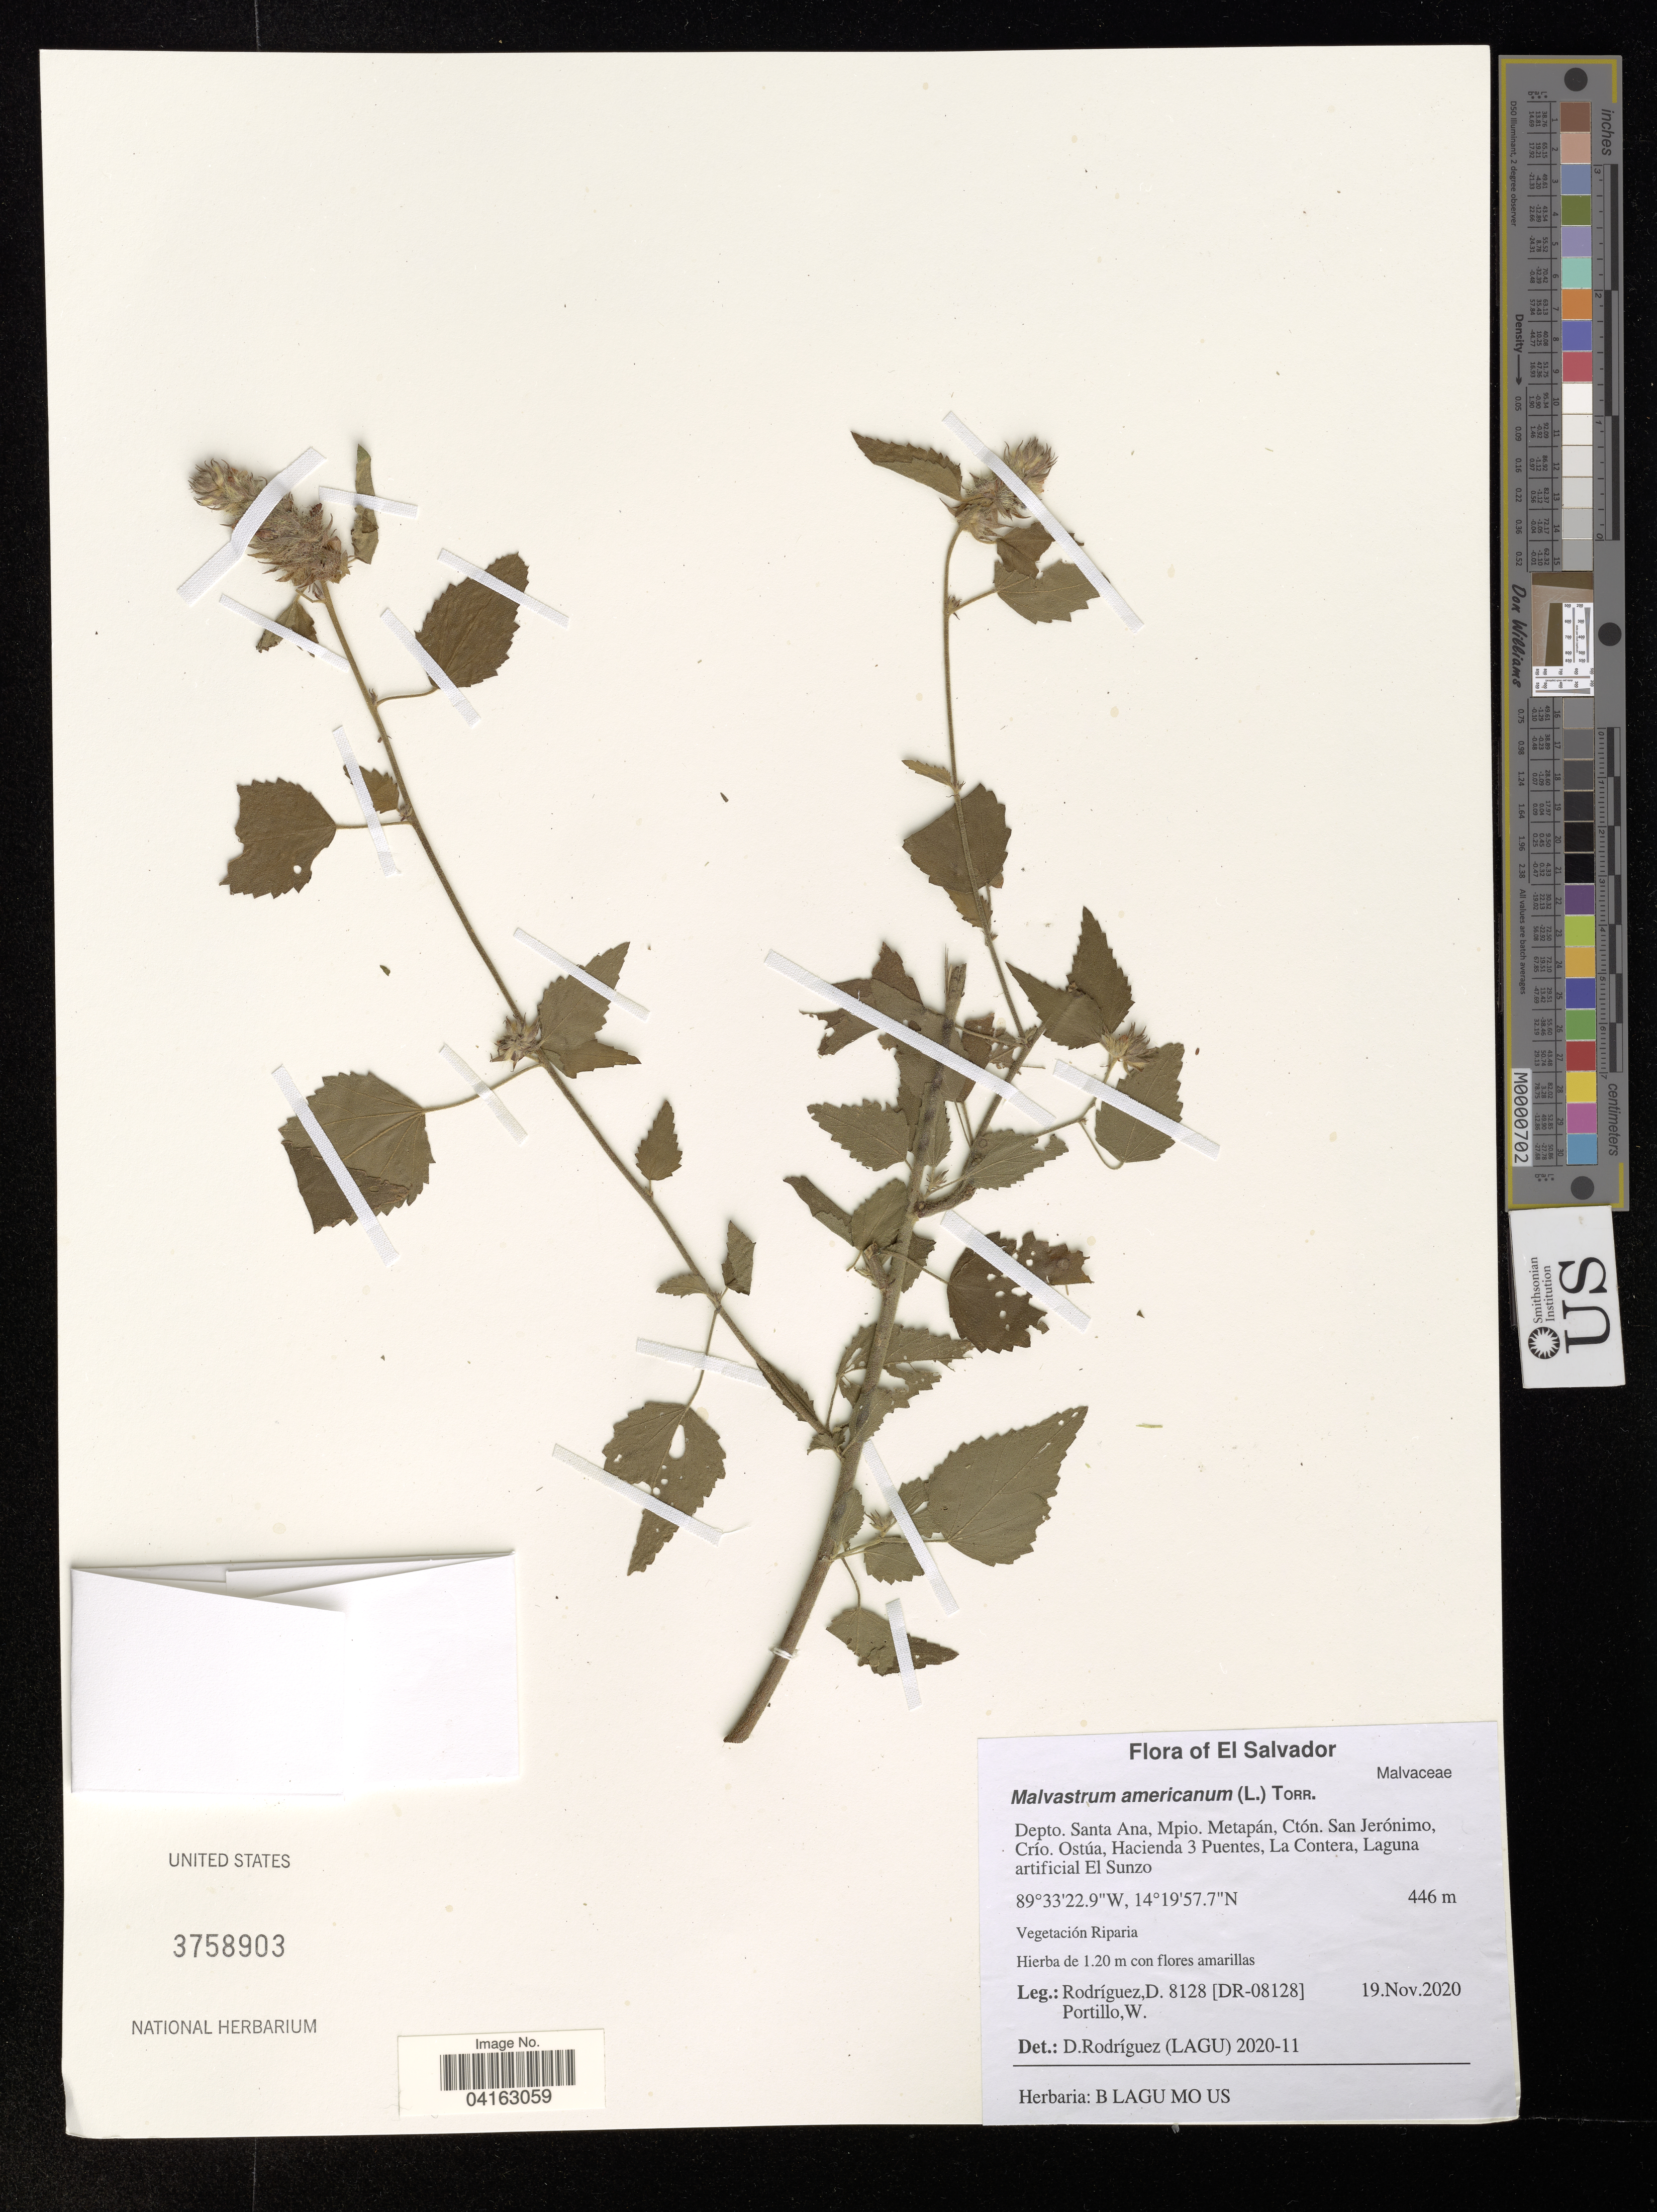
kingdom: Plantae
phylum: Tracheophyta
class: Magnoliopsida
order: Malvales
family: Malvaceae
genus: Malvastrum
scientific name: Malvastrum americanum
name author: (L.) Torr.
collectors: D. Rodriguez & W. Portillo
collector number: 8128 / [DR-08128]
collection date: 2020-11-19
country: El Salvador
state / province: Santa Ana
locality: Depto. Santa Ana, Mpio. Metapán, Ctón. San Jerónimo. Crío. Ostúa, Hacienda 3 Puentes, La Contera, Laguna artificial El Sunzo.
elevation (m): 446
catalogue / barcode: US 3758903